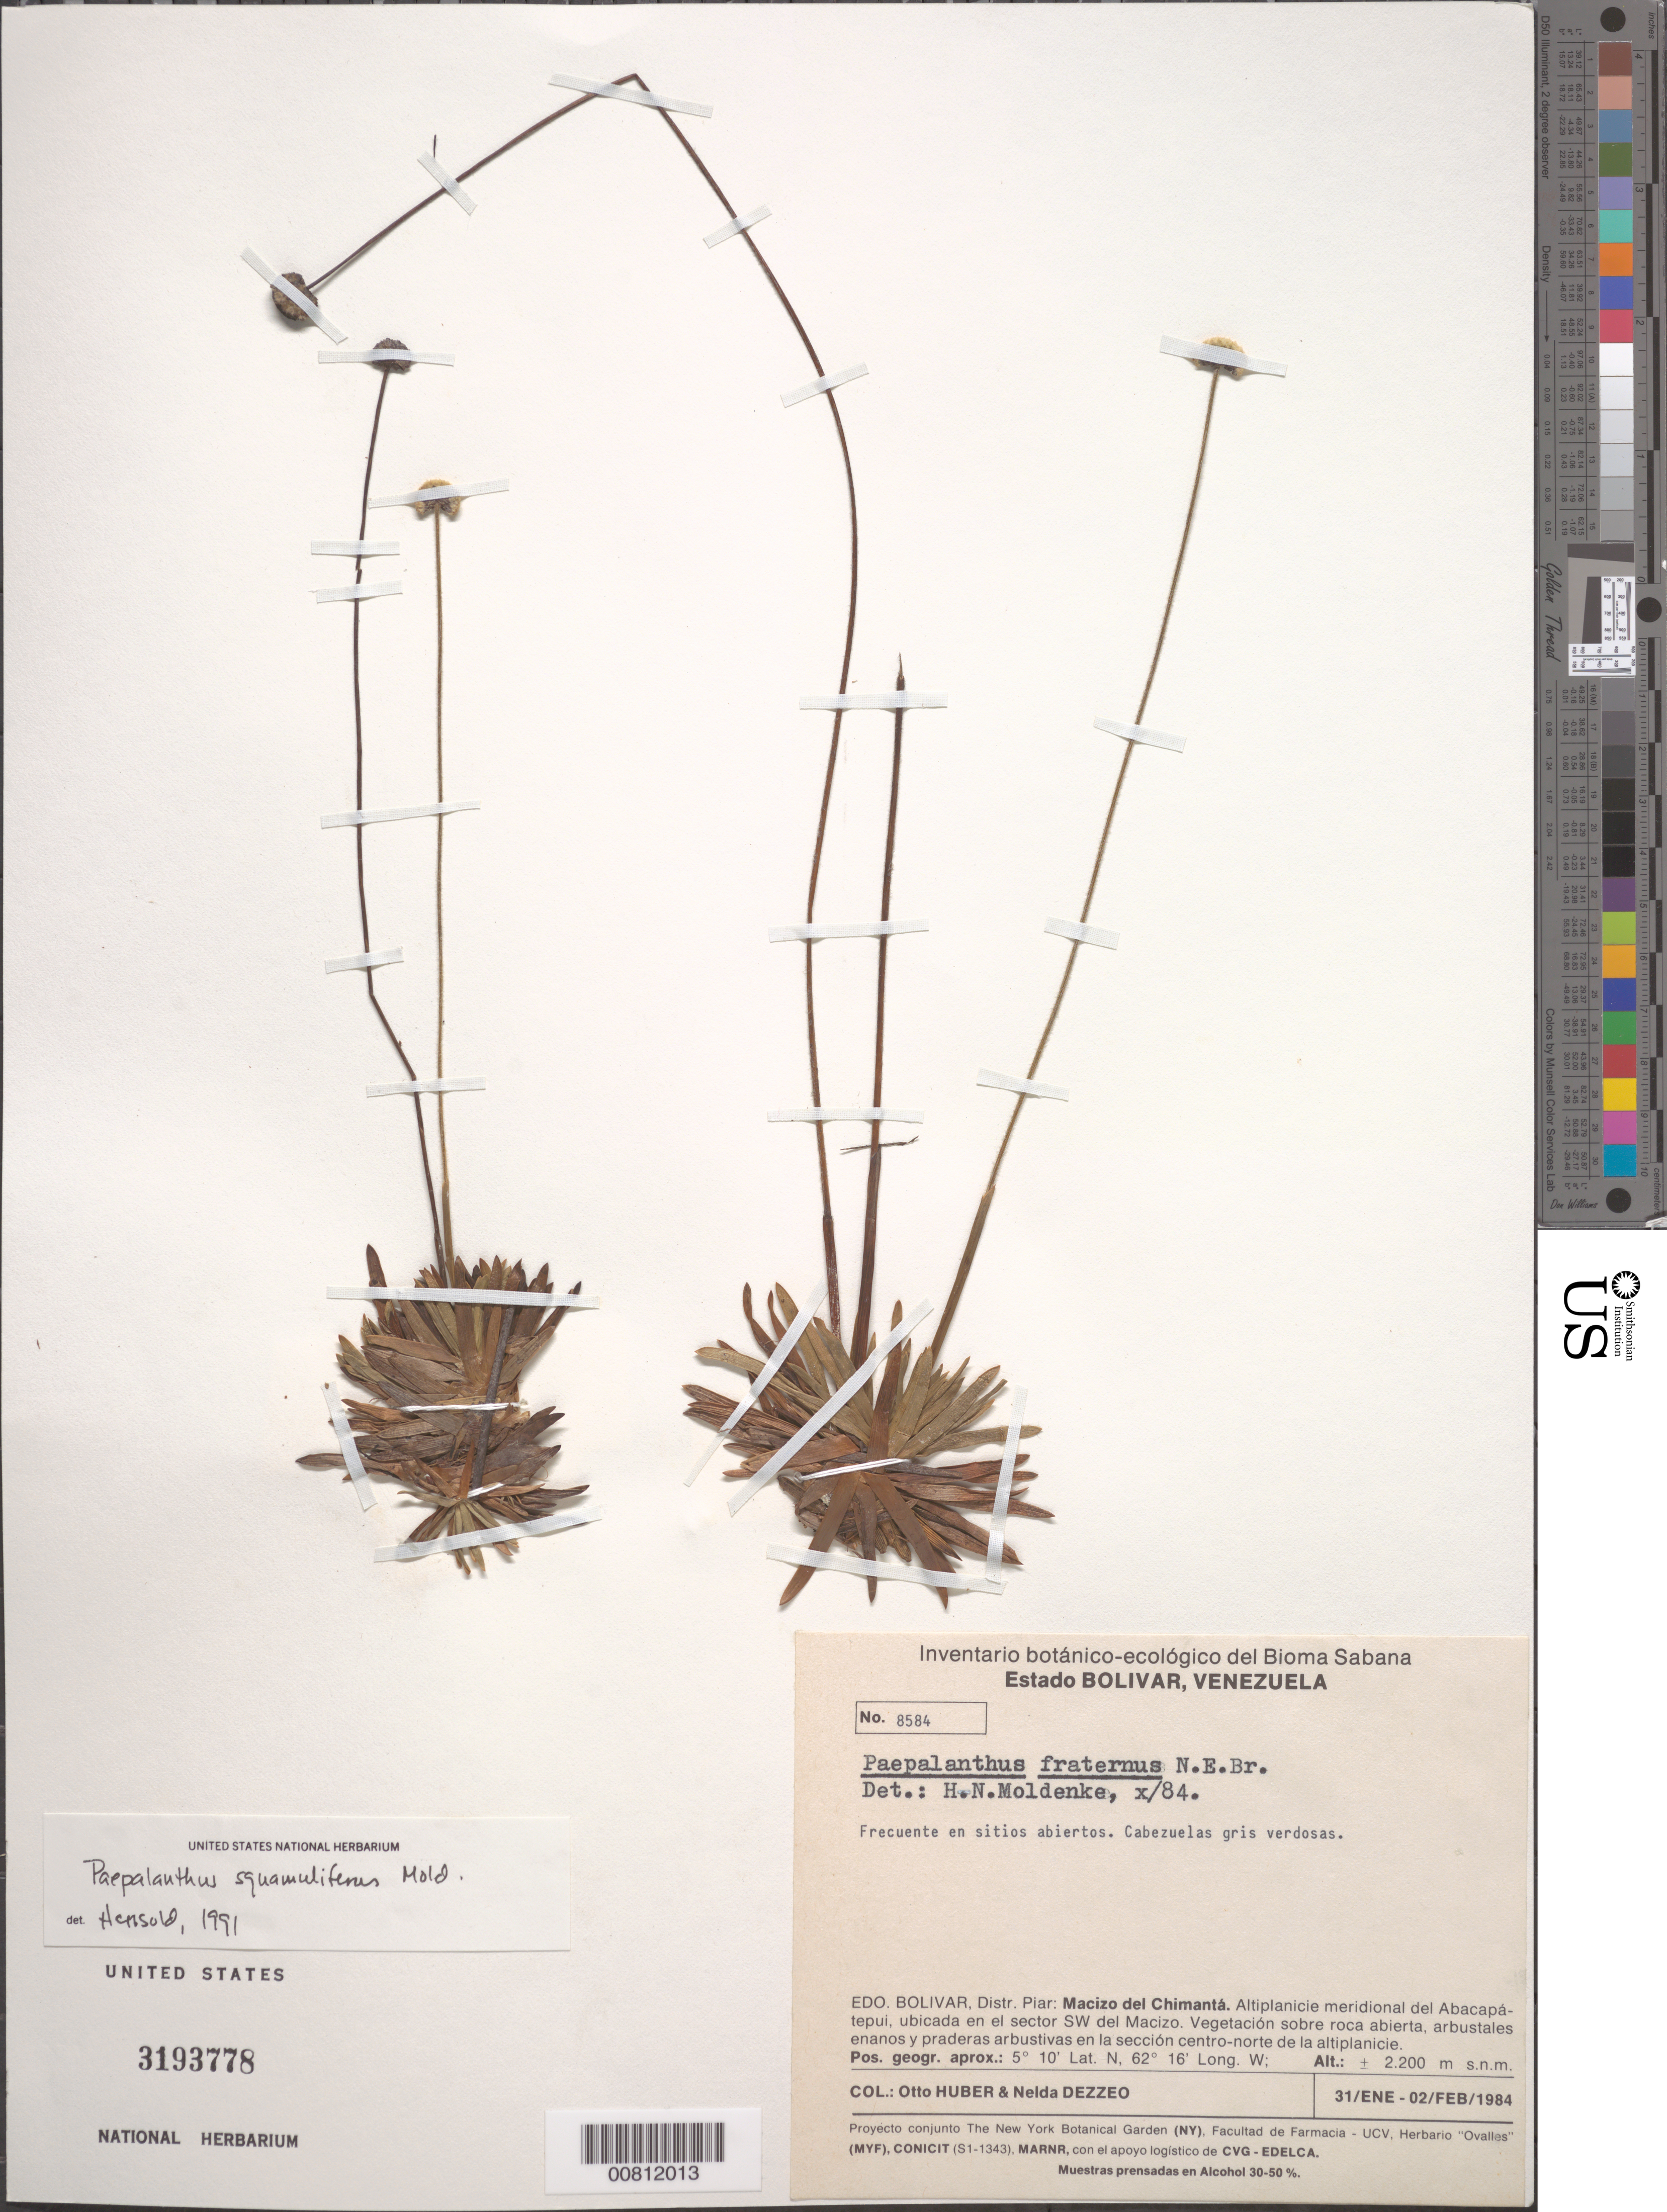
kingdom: Plantae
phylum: Tracheophyta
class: Liliopsida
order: Poales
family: Eriocaulaceae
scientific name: Monosperma squamulifera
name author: (Moldenke) Andrino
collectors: O. Huber & N. Dezzeo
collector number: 8584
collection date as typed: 31-Jan-84 to 2-Feb-84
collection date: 1984-01-31/1984-02-02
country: Venezuela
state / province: Bolívar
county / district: Piar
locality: Macizo del Chimantá, Abacapá-tepuí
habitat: Open areas. Vegetación sobre roca abierta; arbustales enanos y praderas arbustivas en la sección centro-norte de la altiplanicie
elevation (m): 2200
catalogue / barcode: US 3193778